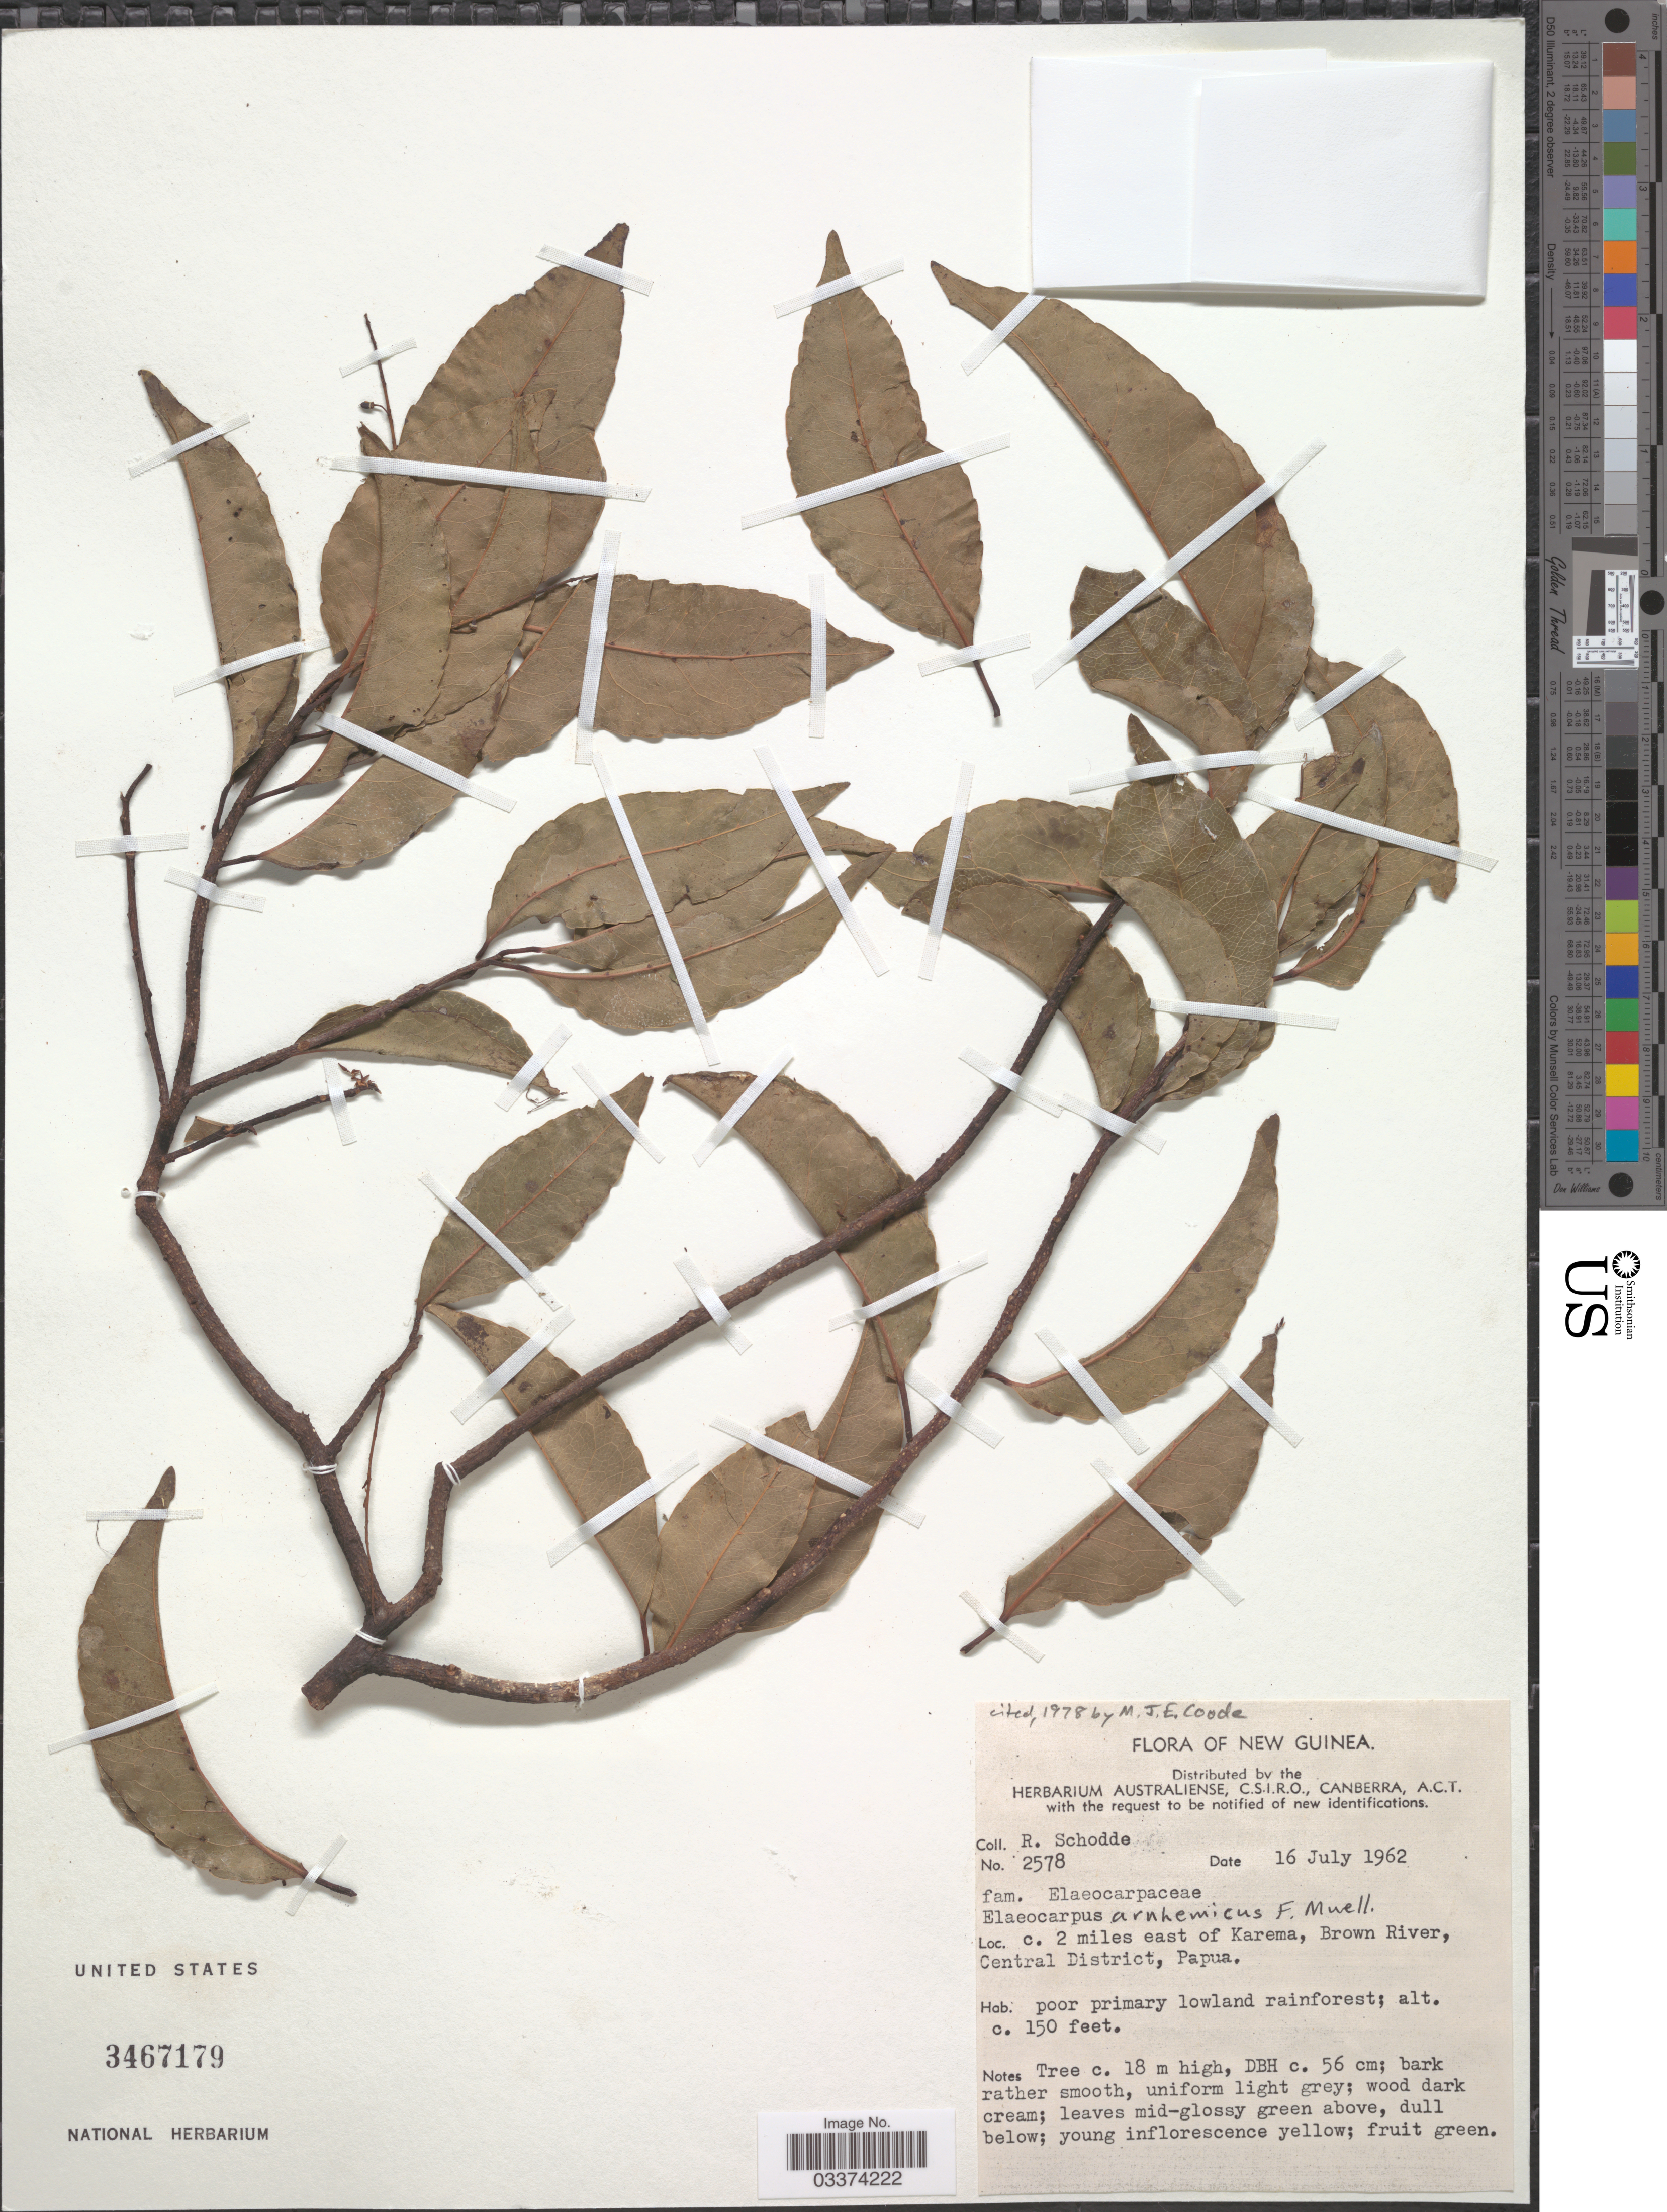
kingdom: Plantae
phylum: Tracheophyta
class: Magnoliopsida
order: Oxalidales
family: Elaeocarpaceae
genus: Elaeocarpus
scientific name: Elaeocarpus arnhemicus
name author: F. Muell.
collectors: R. Schodde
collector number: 2578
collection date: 1962-07-16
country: Papua New Guinea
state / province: Central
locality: New Guinea. C. 2 miles east of Karema, Brown River, Central District, Papua.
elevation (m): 46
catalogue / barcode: US 3467179